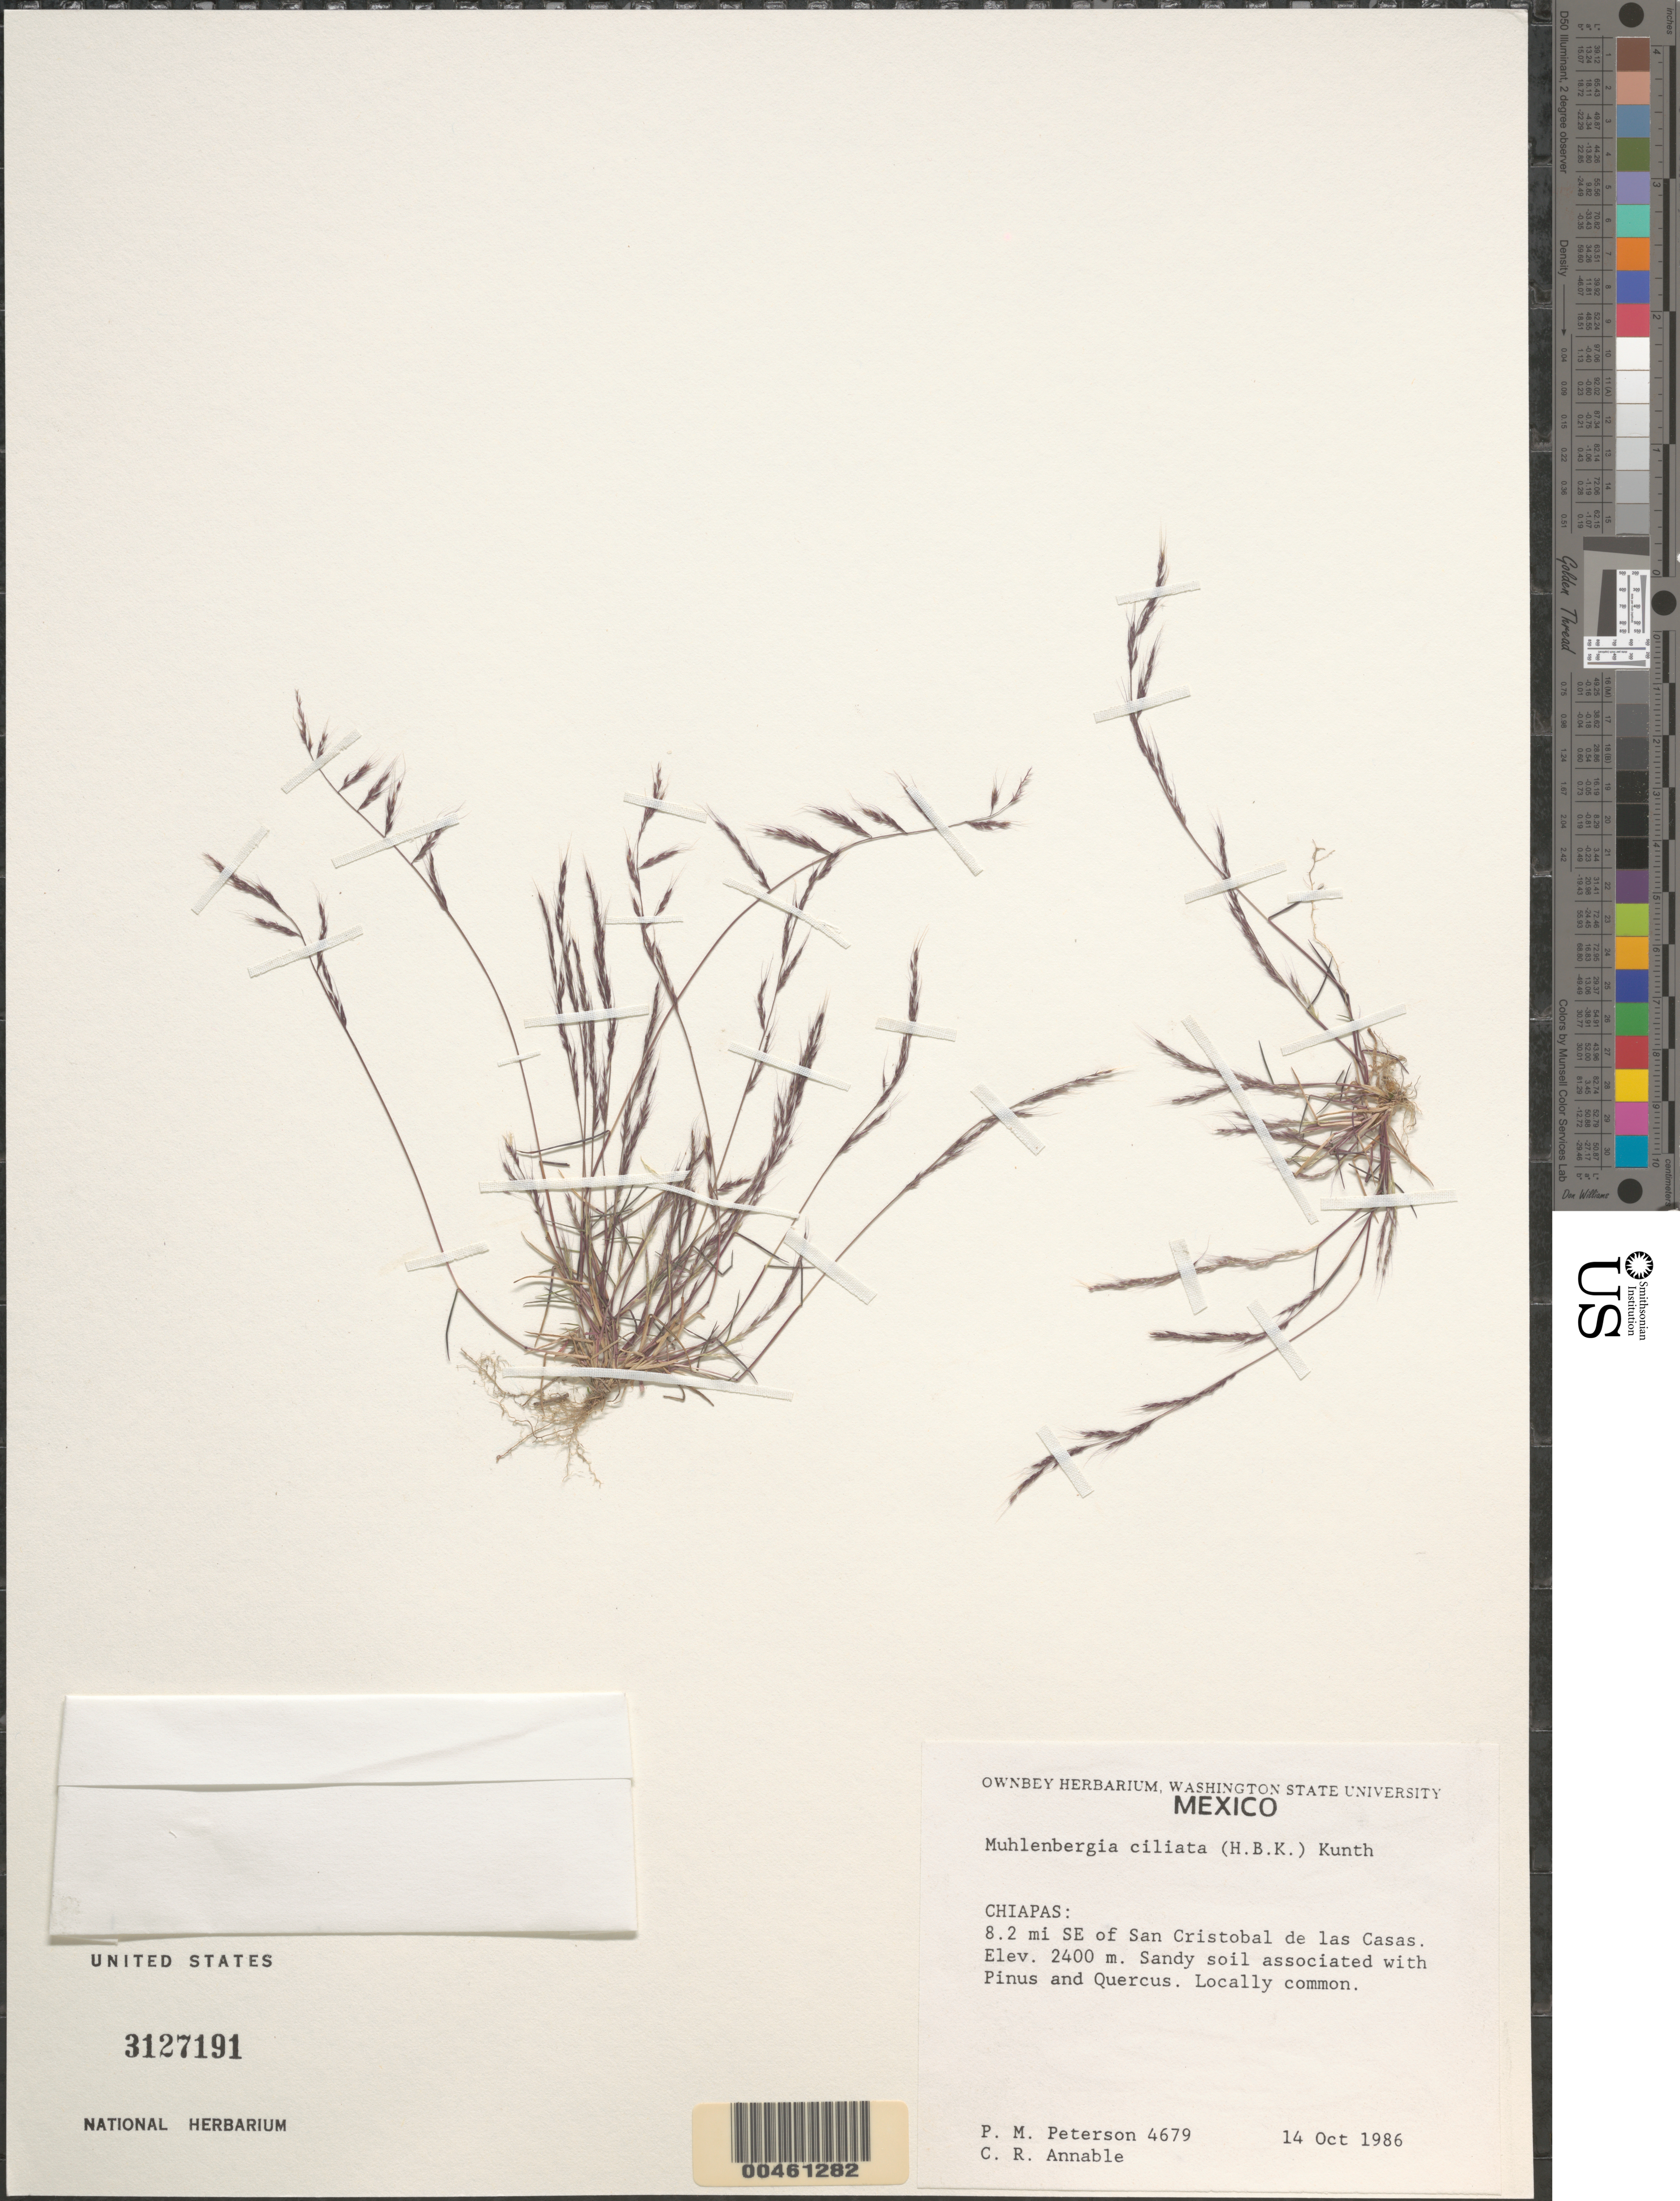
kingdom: Plantae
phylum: Tracheophyta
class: Liliopsida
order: Poales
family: Poaceae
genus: Muhlenbergia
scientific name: Muhlenbergia ciliata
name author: (Kunth) Trin.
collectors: P. M. Peterson & C. R. Annable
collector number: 04679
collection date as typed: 14 Oct 1986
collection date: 1986-10-14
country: Mexico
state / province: Chiapas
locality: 8.2 miles SE of San Cristobal de las Casas.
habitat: Sandy soil, associated with Pinus and Quercus.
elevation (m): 2400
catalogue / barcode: US 3127191